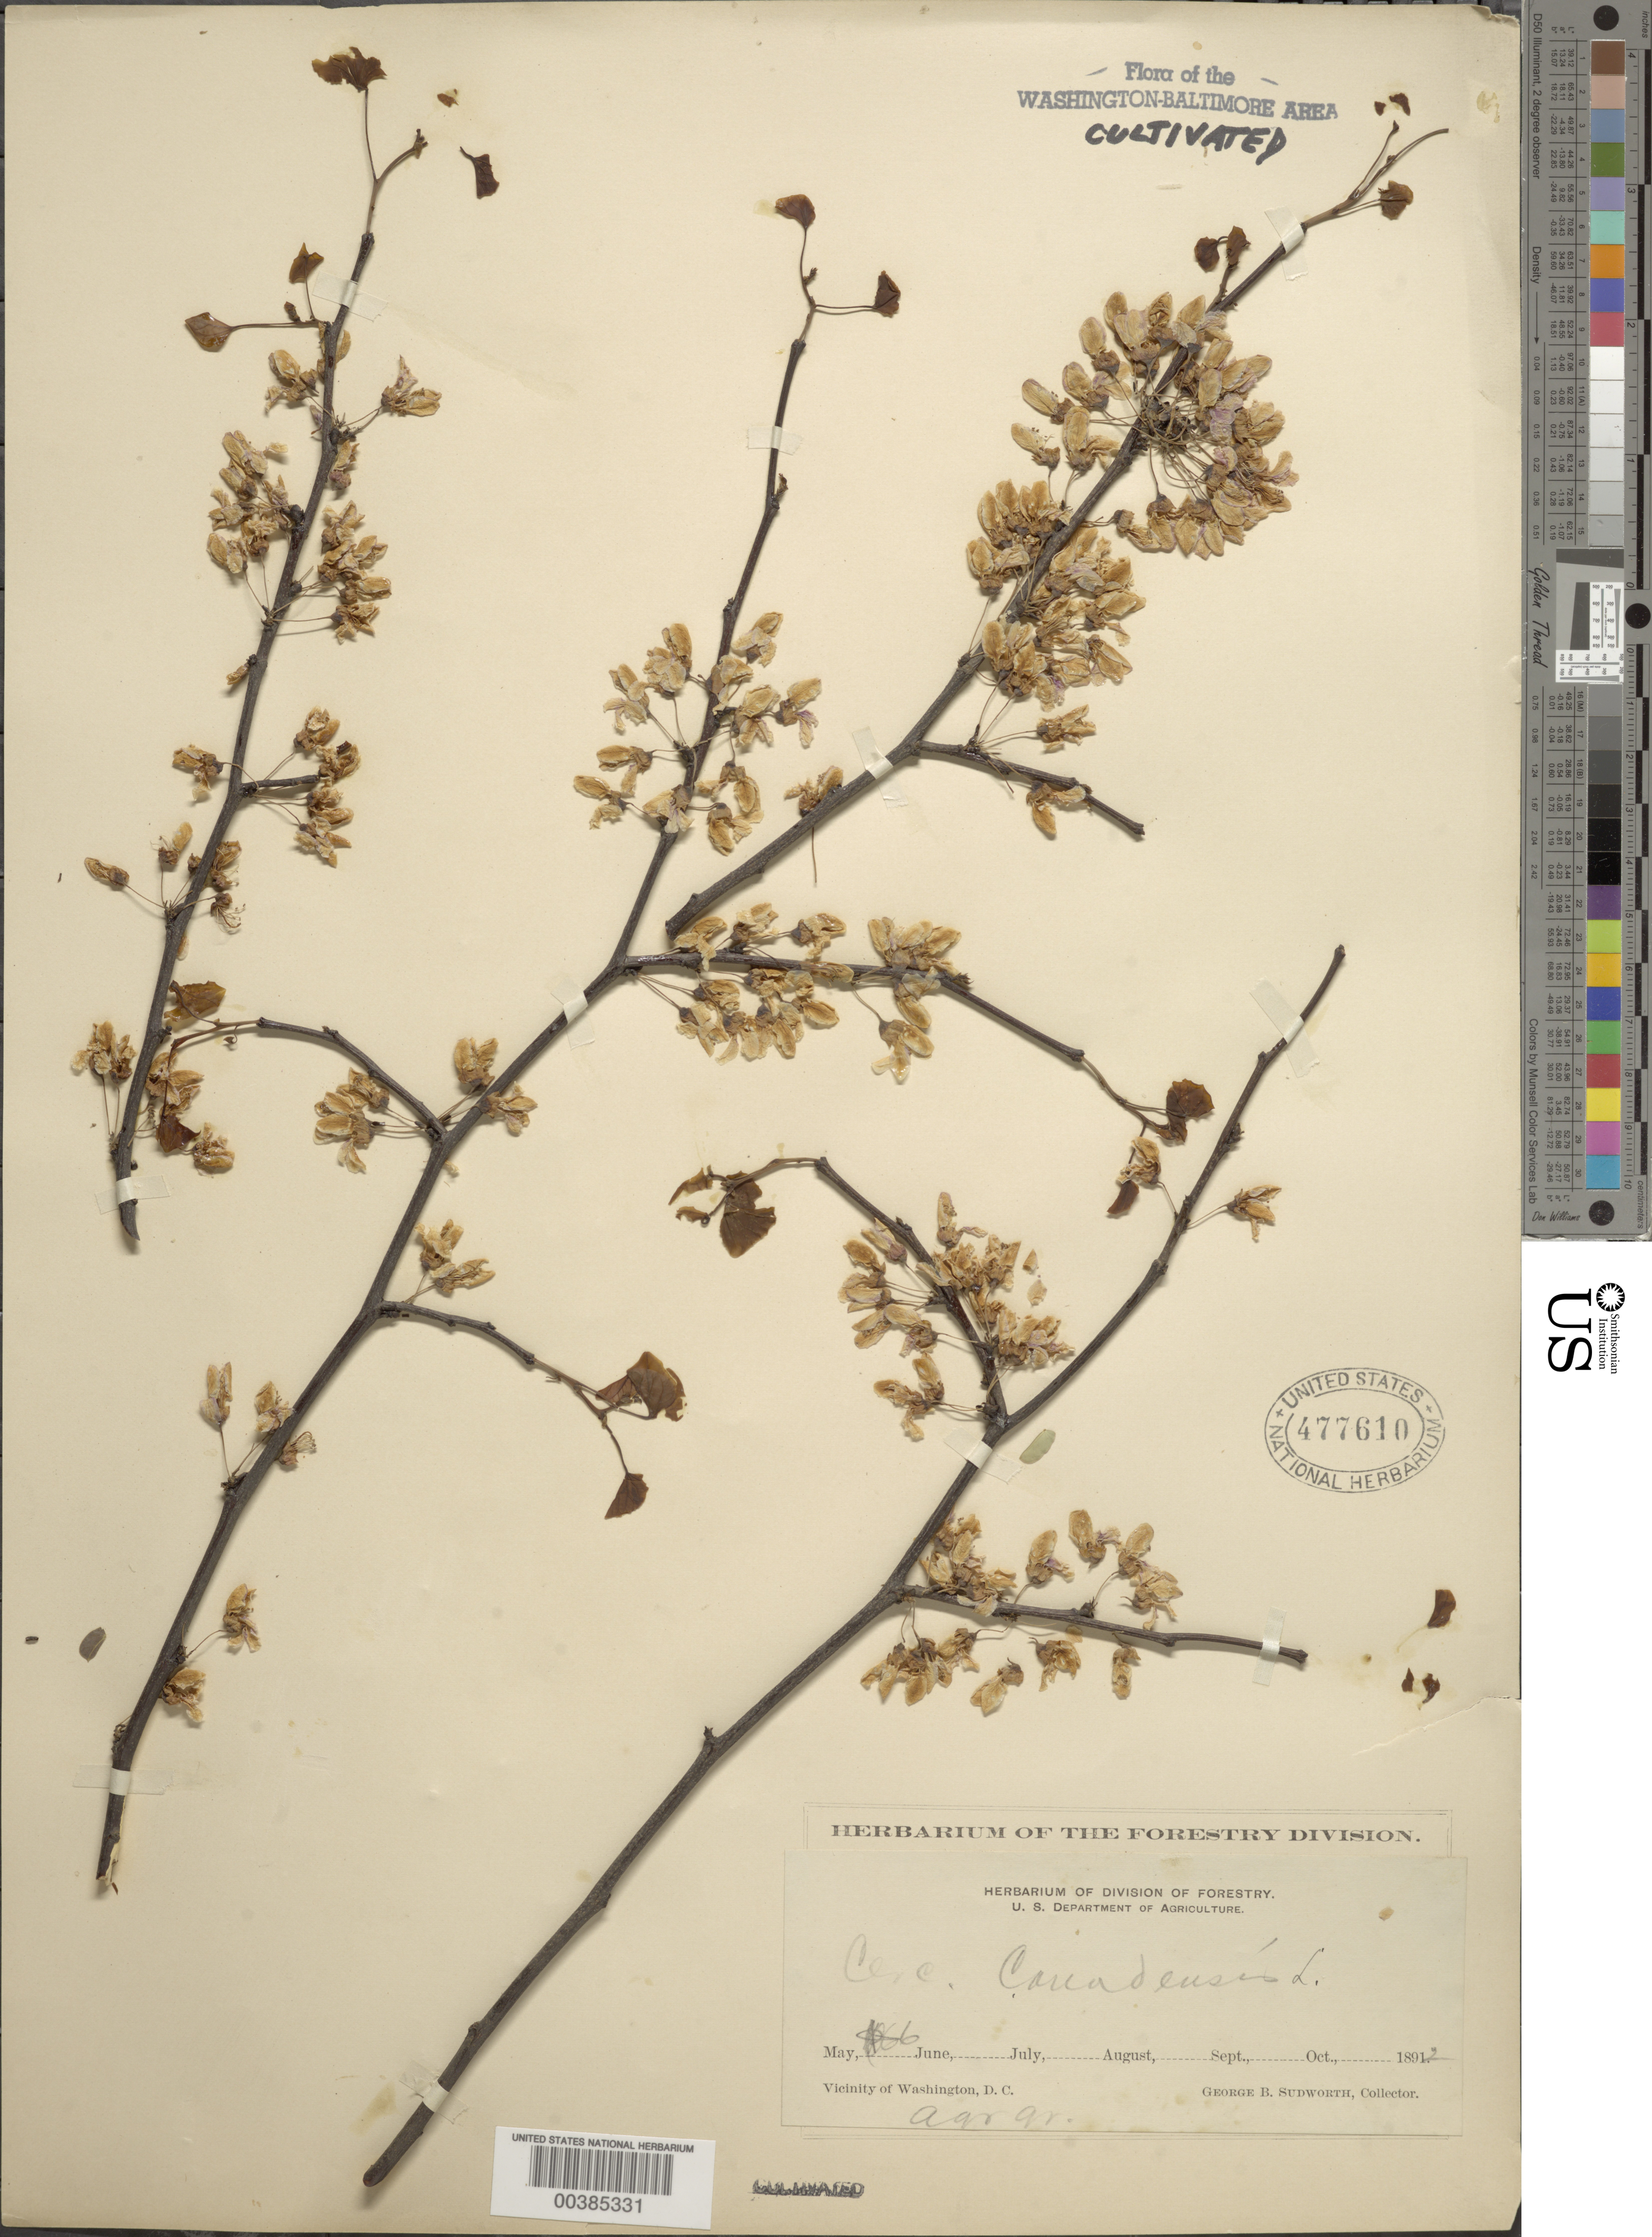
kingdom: Plantae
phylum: Tracheophyta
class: Magnoliopsida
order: Fabales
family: Fabaceae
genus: Cercis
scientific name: Cercis canadensis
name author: L.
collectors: G. B. Sudworth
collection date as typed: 06 May 1892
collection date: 1892-05-06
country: United States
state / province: District of Columbia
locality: Washington DC area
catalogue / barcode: US 477610